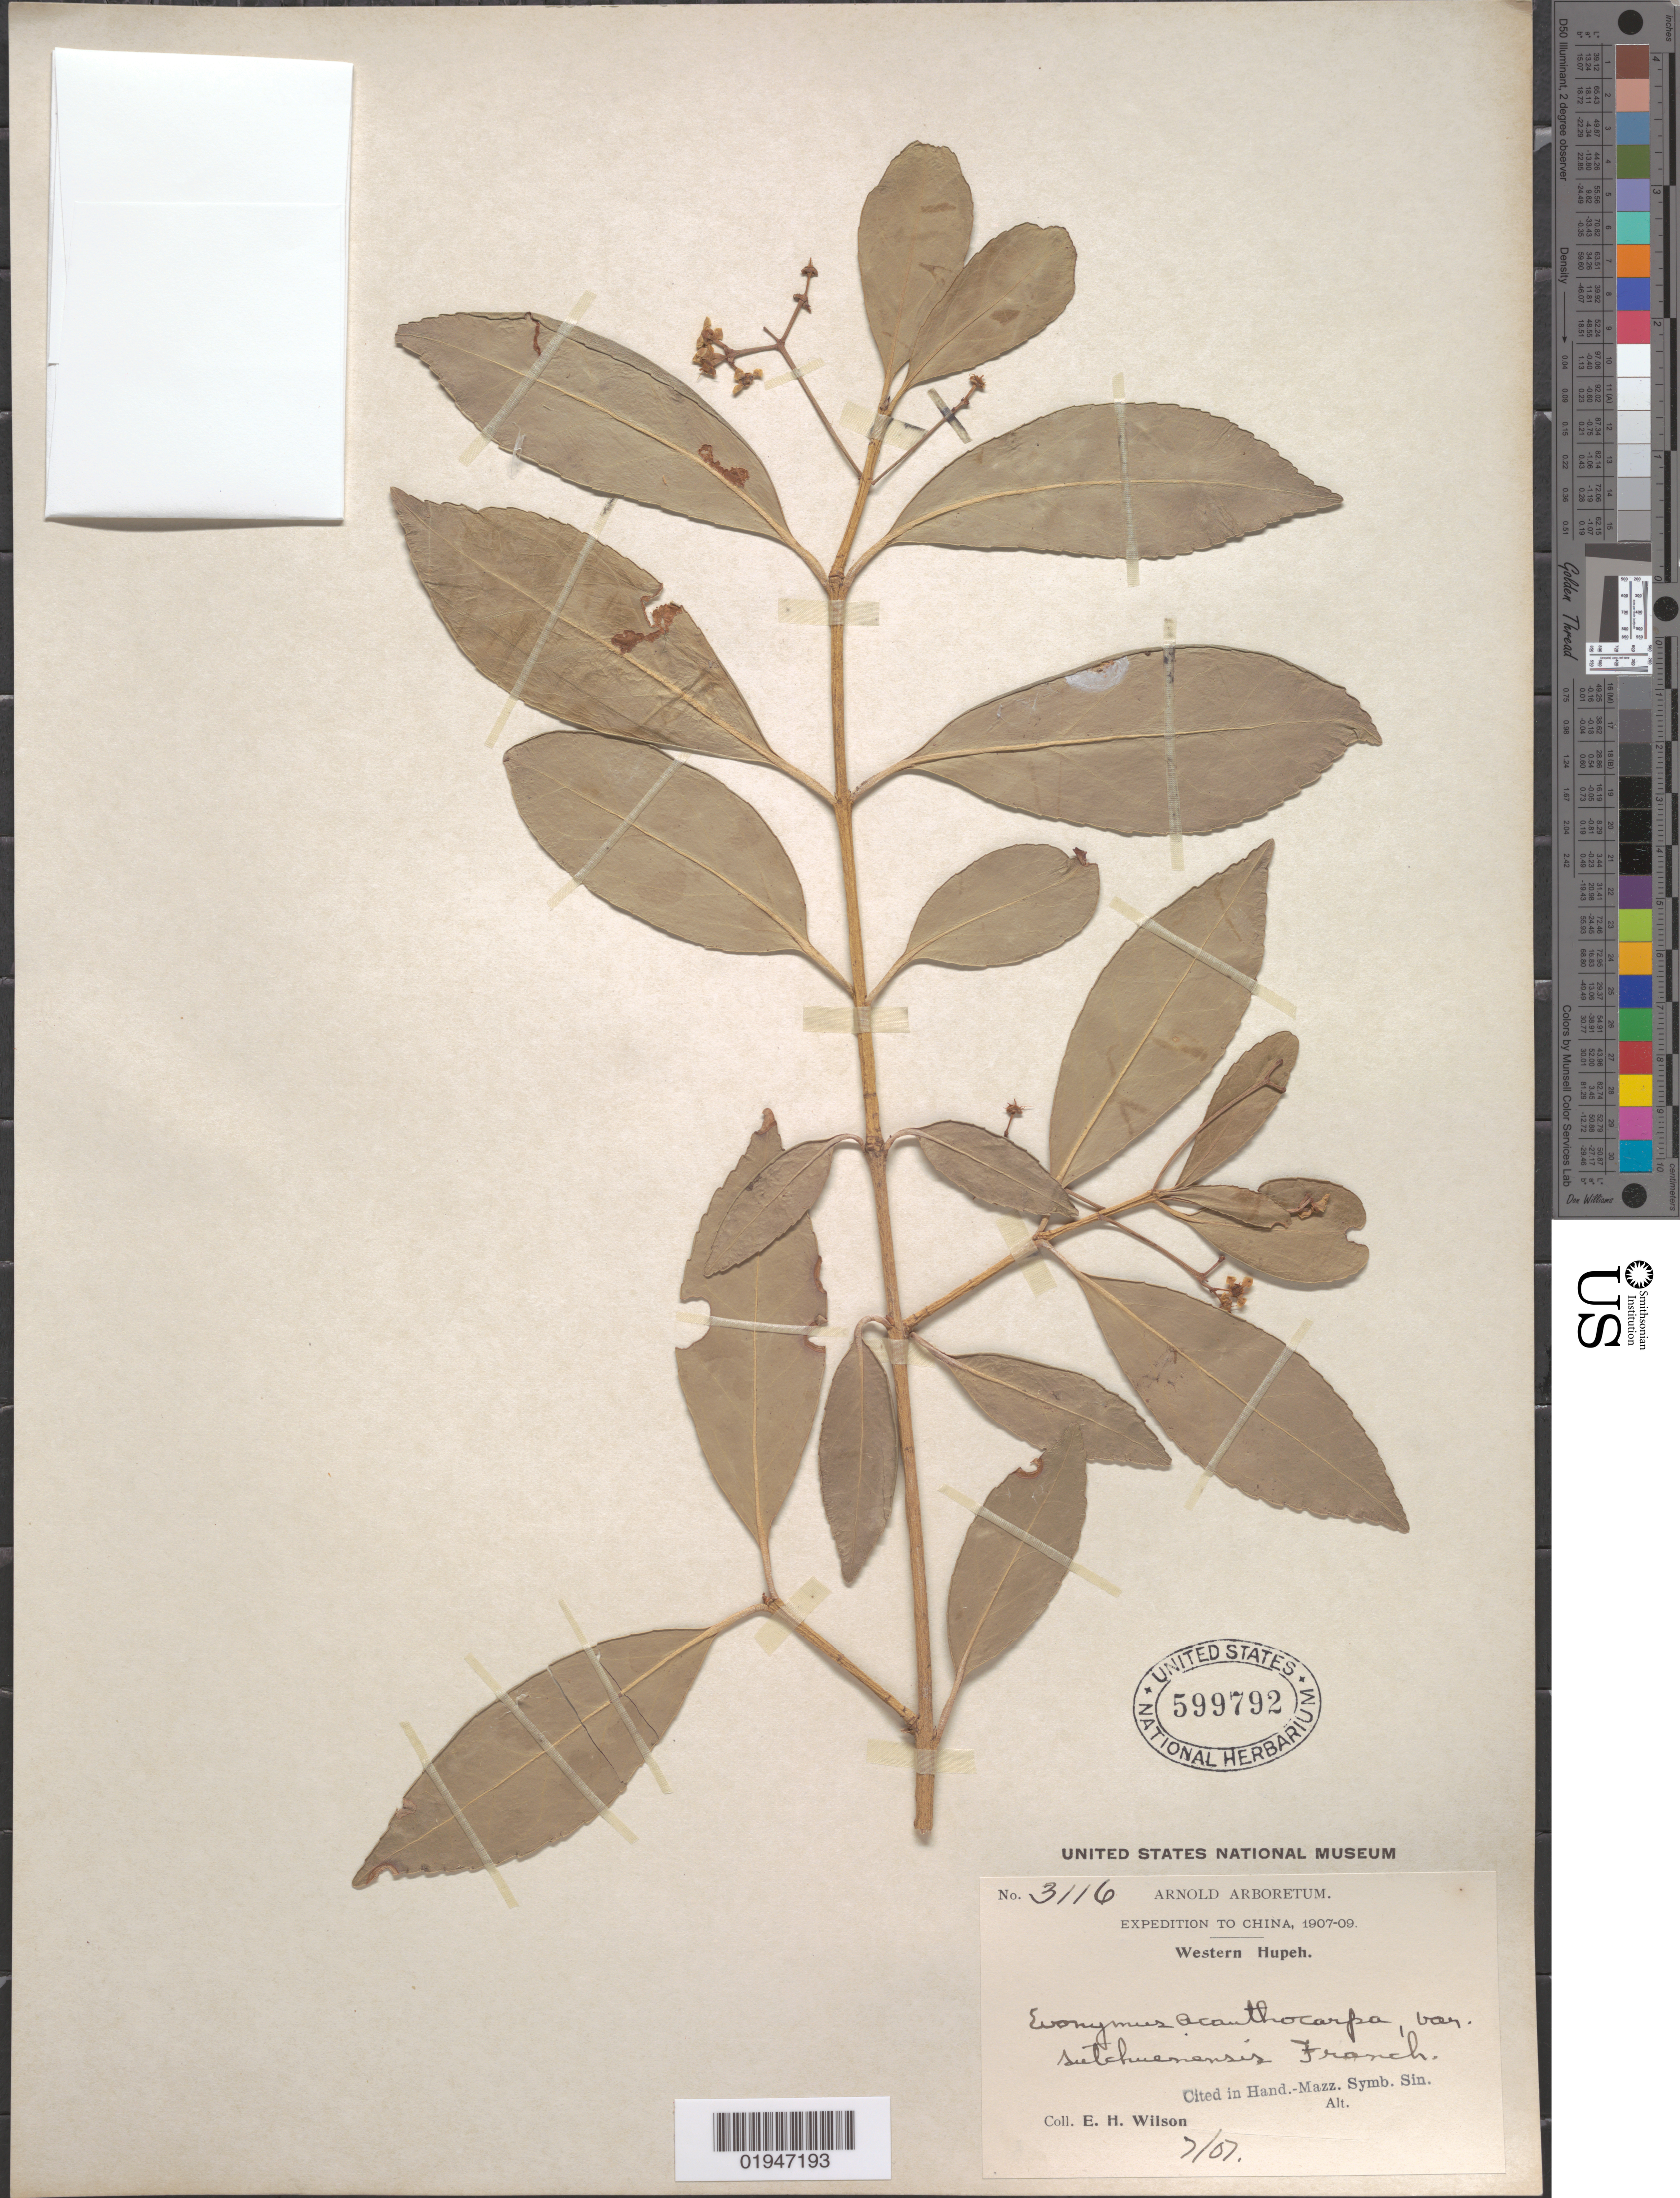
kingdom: Plantae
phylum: Tracheophyta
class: Magnoliopsida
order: Celastrales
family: Celastraceae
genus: Euonymus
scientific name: Euonymus acanthocarpus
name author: Franch.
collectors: E. H. Wilson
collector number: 3116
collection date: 1907-07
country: China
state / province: Hubei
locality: Hupeh [Hubei], western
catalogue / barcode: US 599792